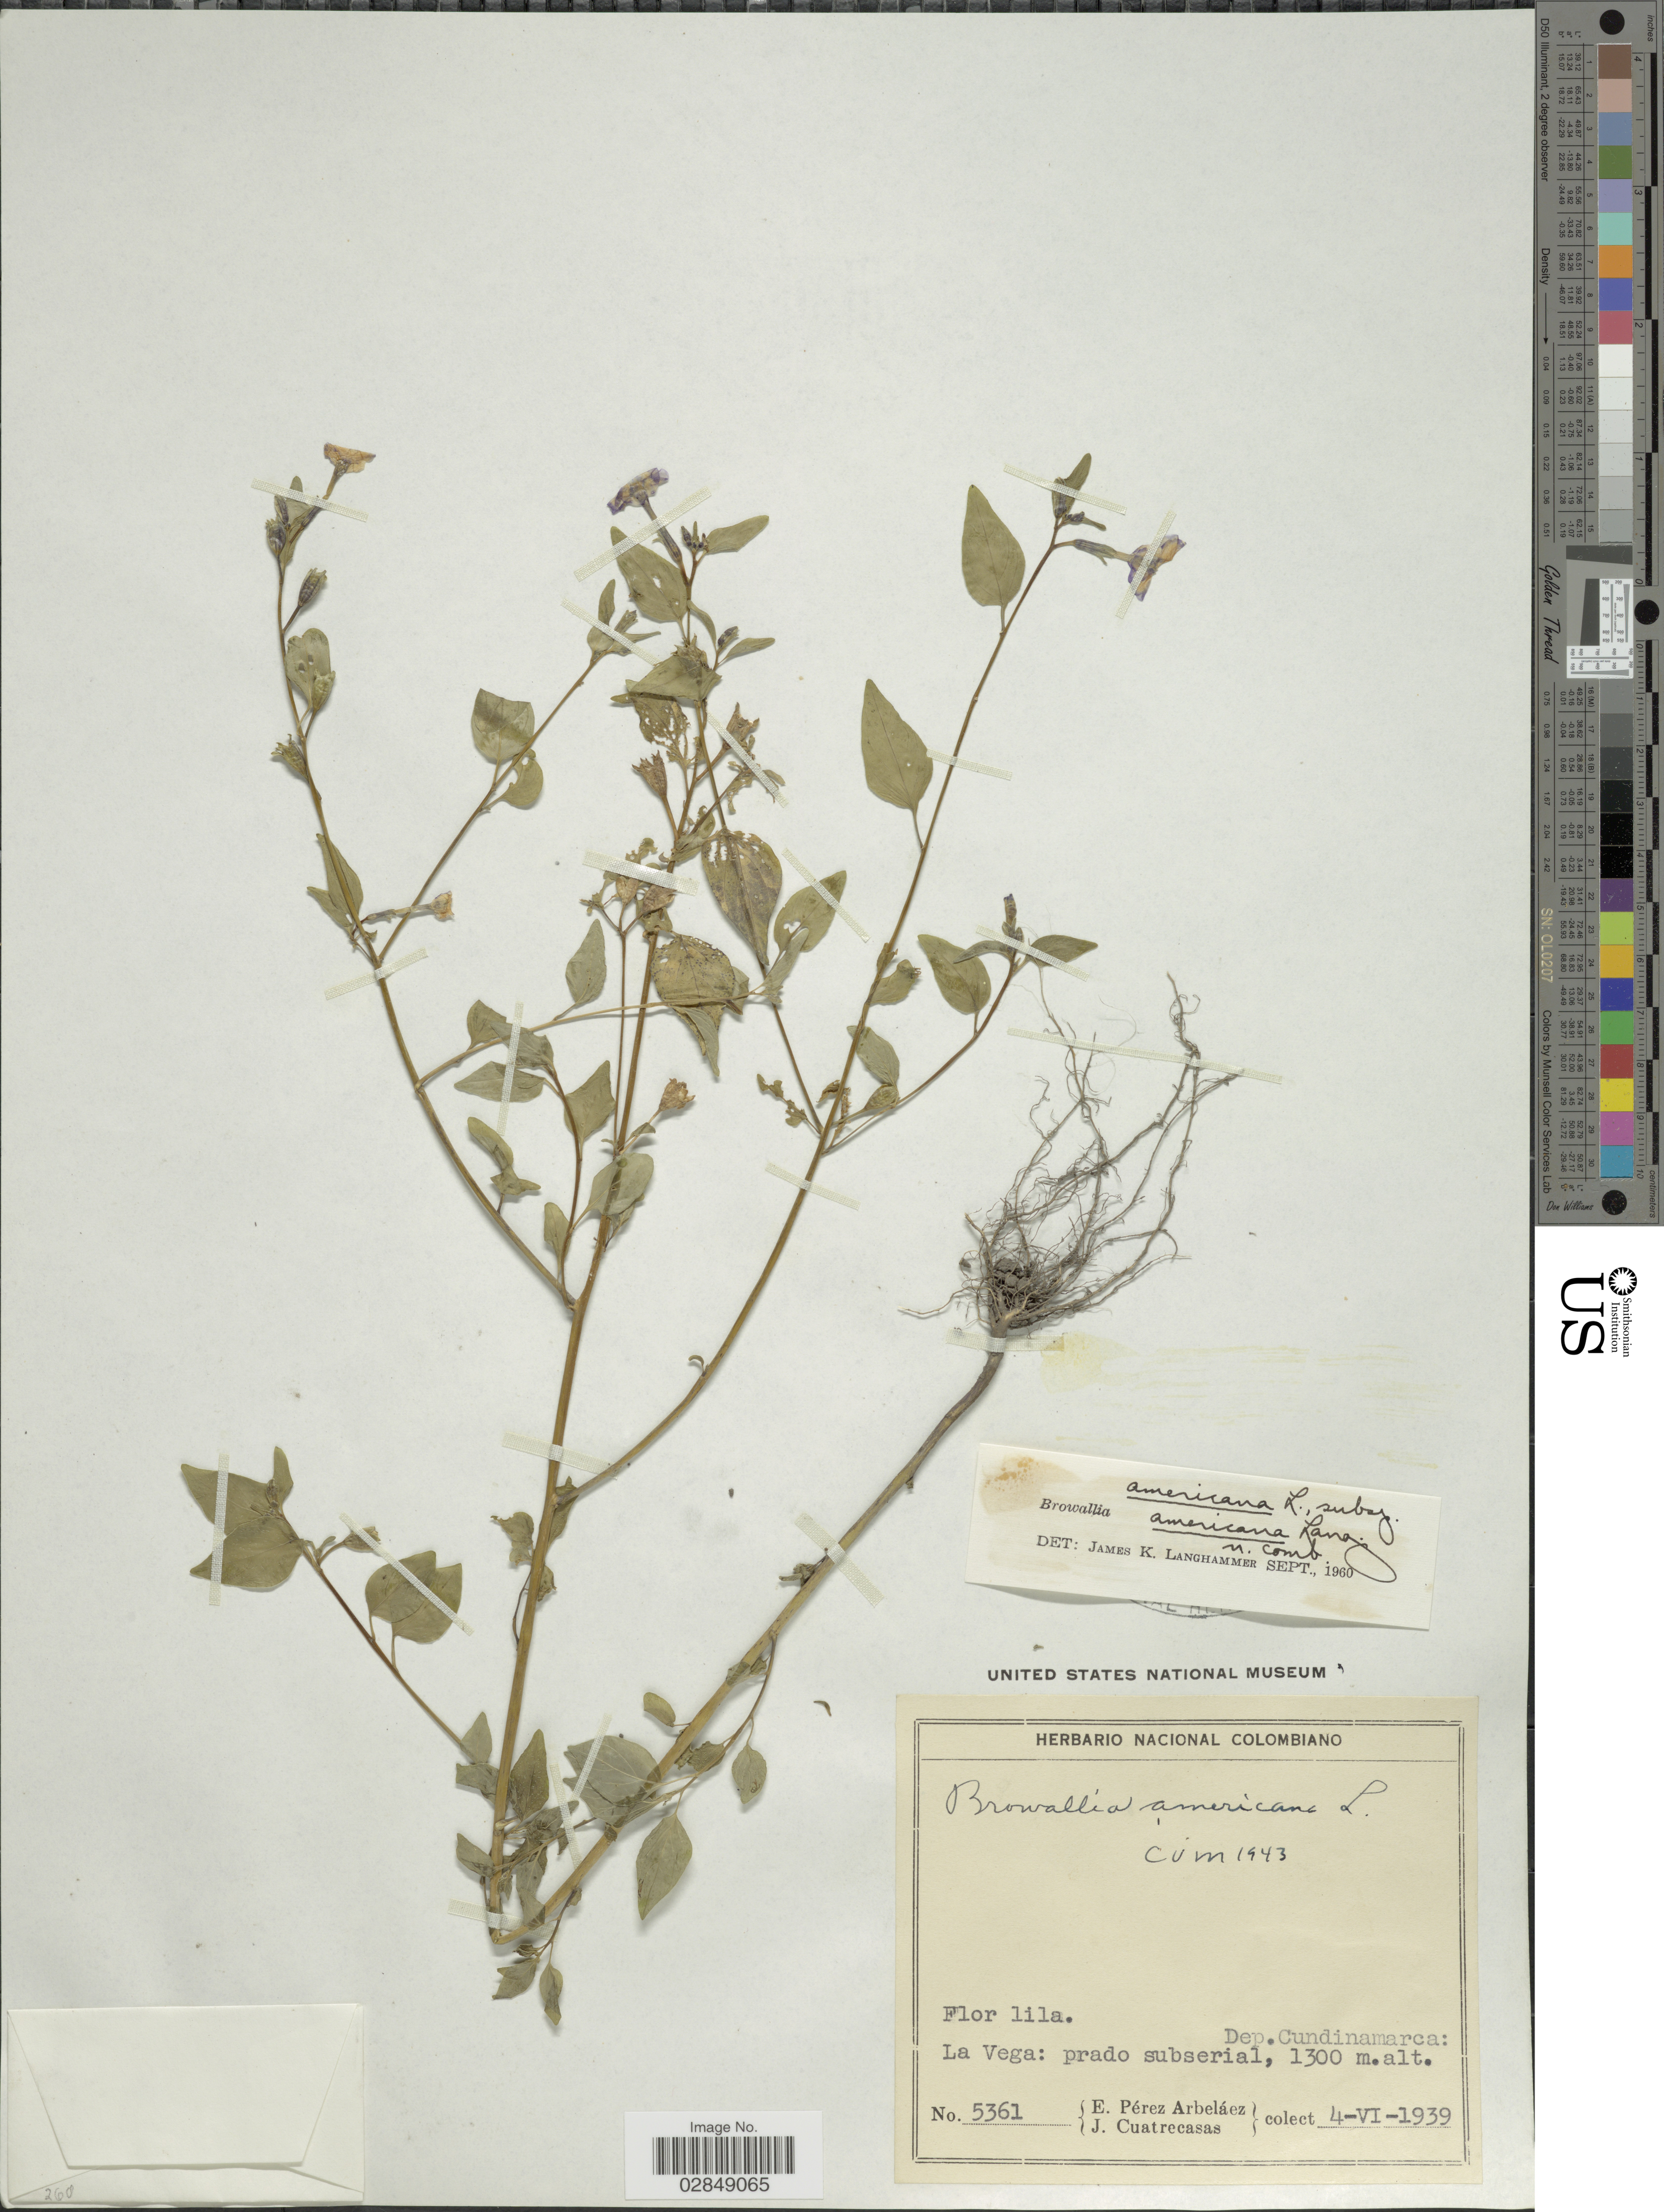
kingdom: Plantae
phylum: Tracheophyta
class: Magnoliopsida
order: Solanales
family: Solanaceae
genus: Browallia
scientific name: Browallia americana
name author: L.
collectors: E. Pérez Arbeláez & J. Cuatrecasas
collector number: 5361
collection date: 1939-06-04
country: Colombia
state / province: Cundinamarca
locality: Dep. Cundinamarca. La Vega.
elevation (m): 1300